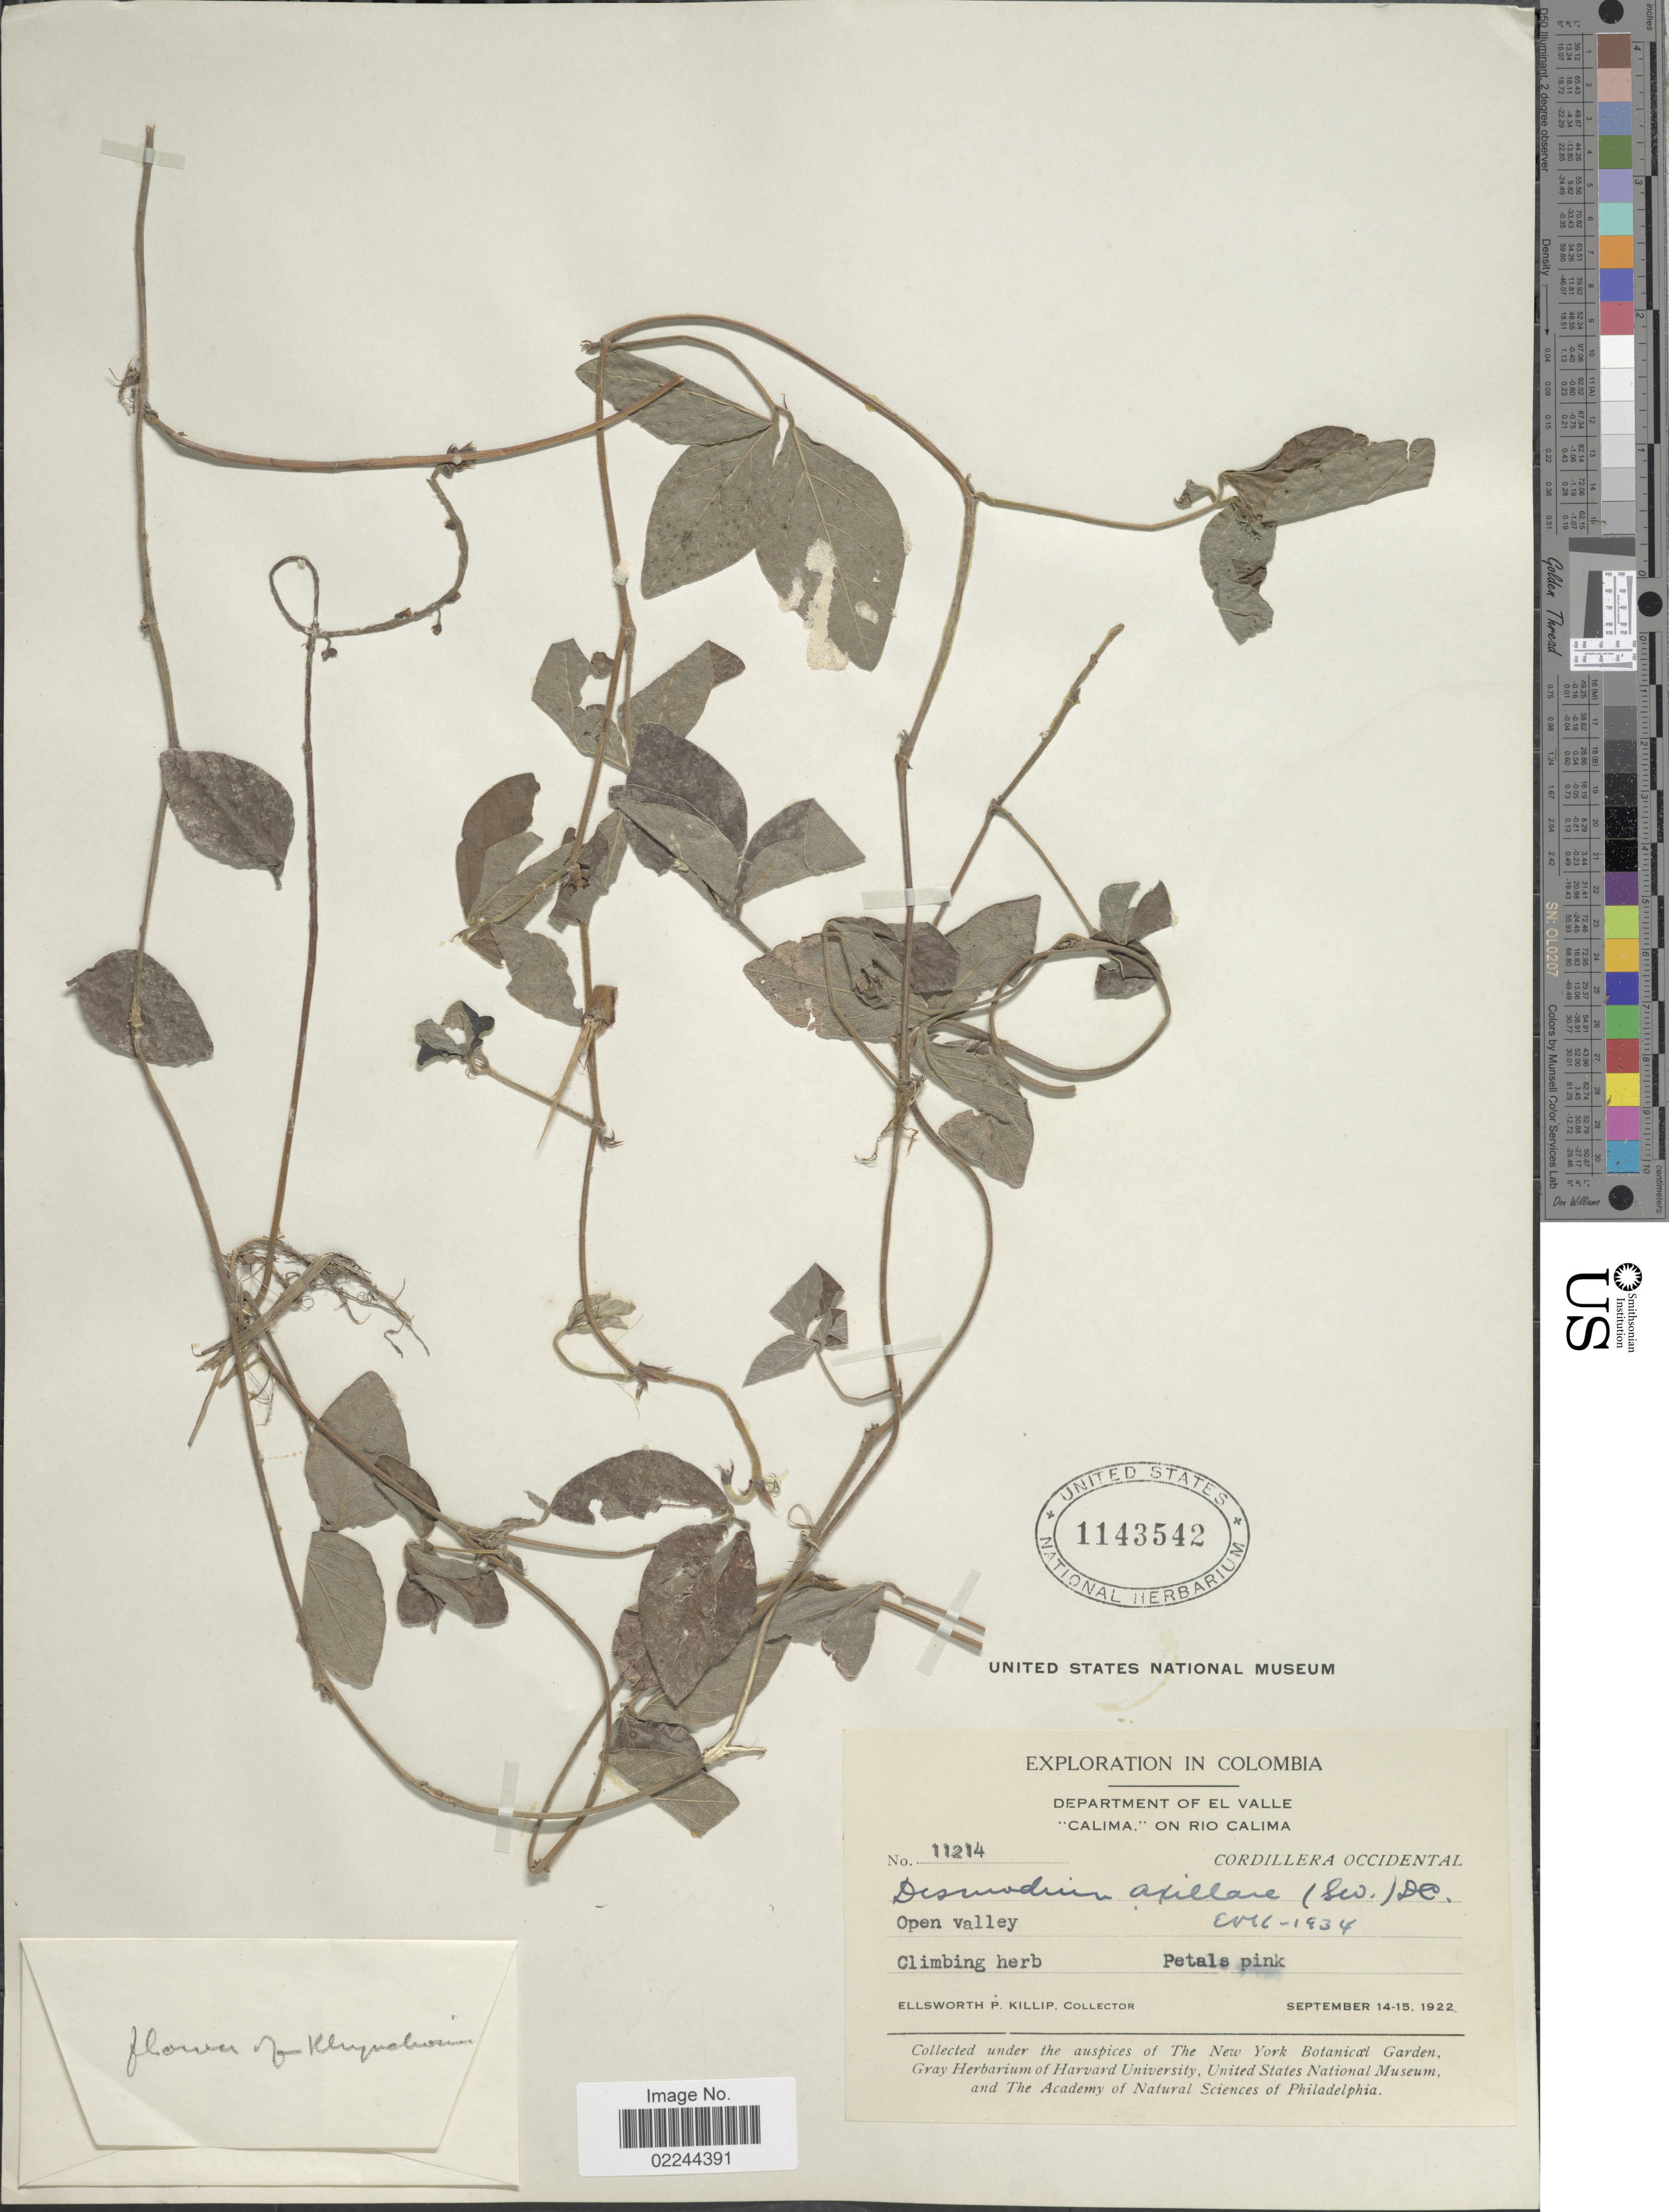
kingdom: Plantae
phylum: Tracheophyta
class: Magnoliopsida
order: Fabales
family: Fabaceae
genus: Desmodium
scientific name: Desmodium axillare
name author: (Sw.) DC.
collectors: E. P. Killip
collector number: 11214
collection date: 1922-09-14/1922-09-15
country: Colombia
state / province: Valle del Cauca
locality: Department of El Valle. "Calima", on Rio Calima. Cordillera Occidental. Open valley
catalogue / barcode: US 1143542